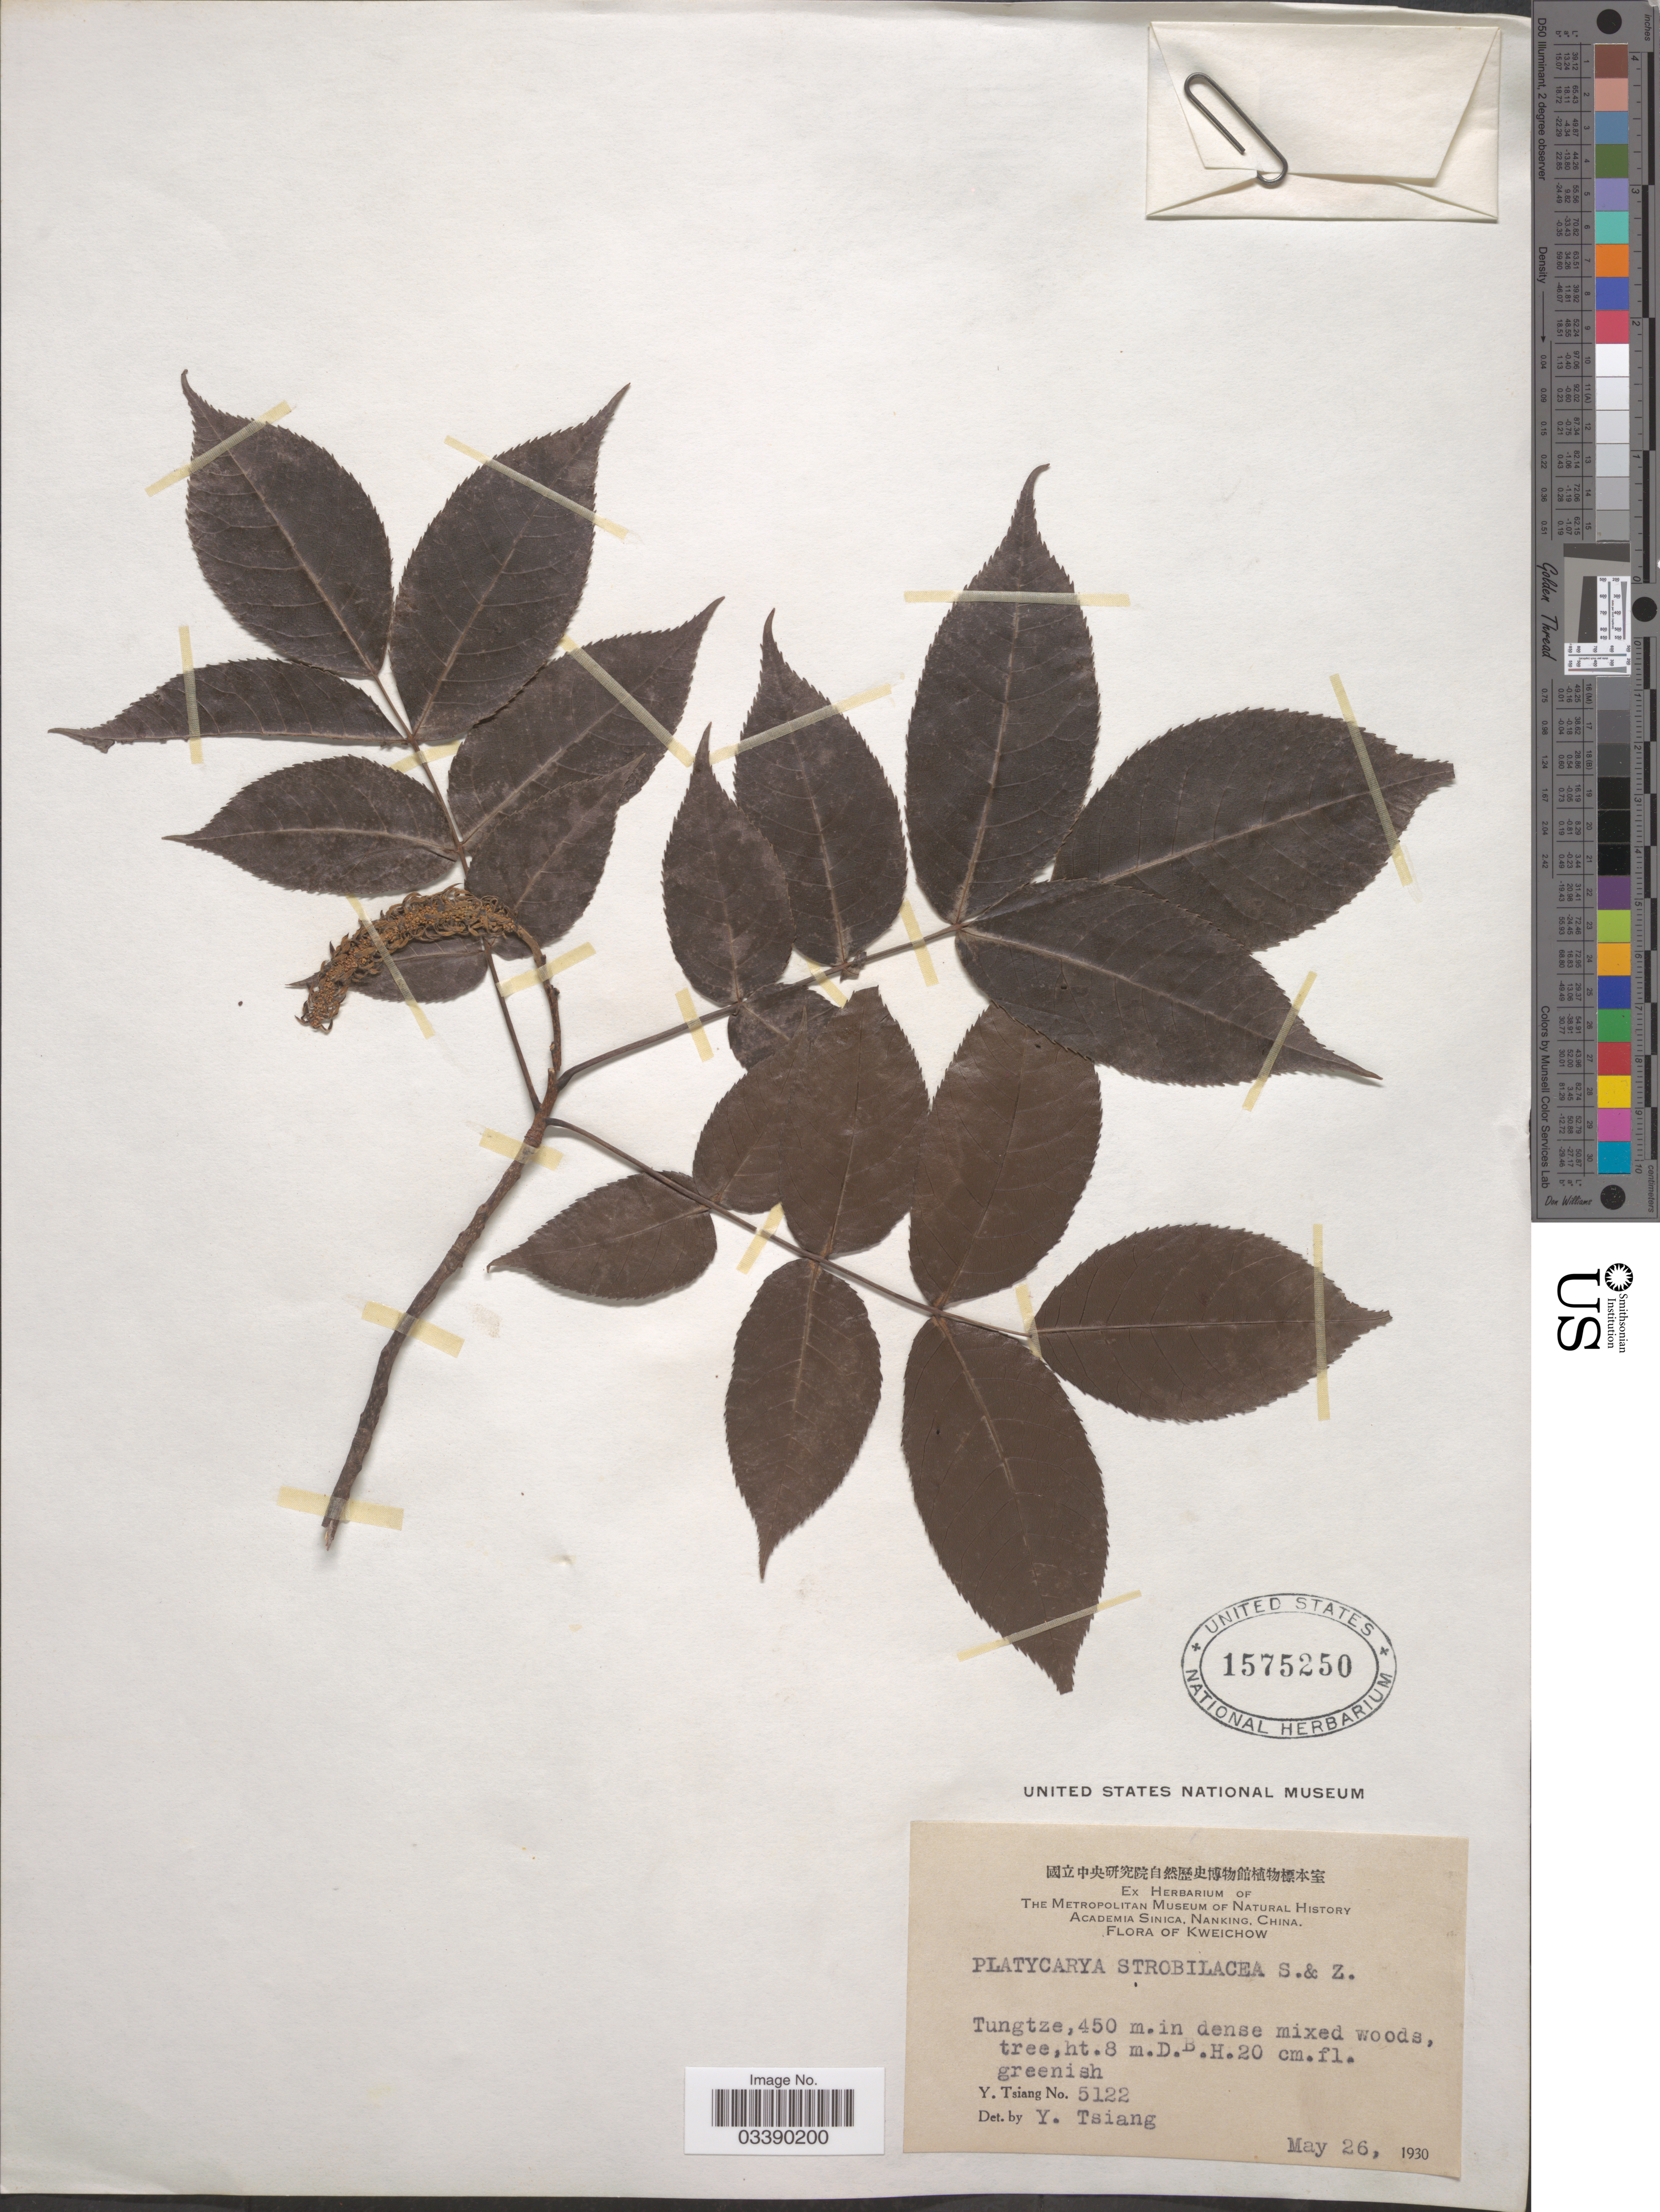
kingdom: Plantae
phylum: Tracheophyta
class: Magnoliopsida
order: Fagales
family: Juglandaceae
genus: Platycarya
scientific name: Platycarya strobilacea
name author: Siebold & Zucc.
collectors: Y. Tsiang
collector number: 5122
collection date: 1930-05-26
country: China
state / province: Guizhou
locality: Kweichow. Tungtze.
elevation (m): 450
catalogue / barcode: US 1575250